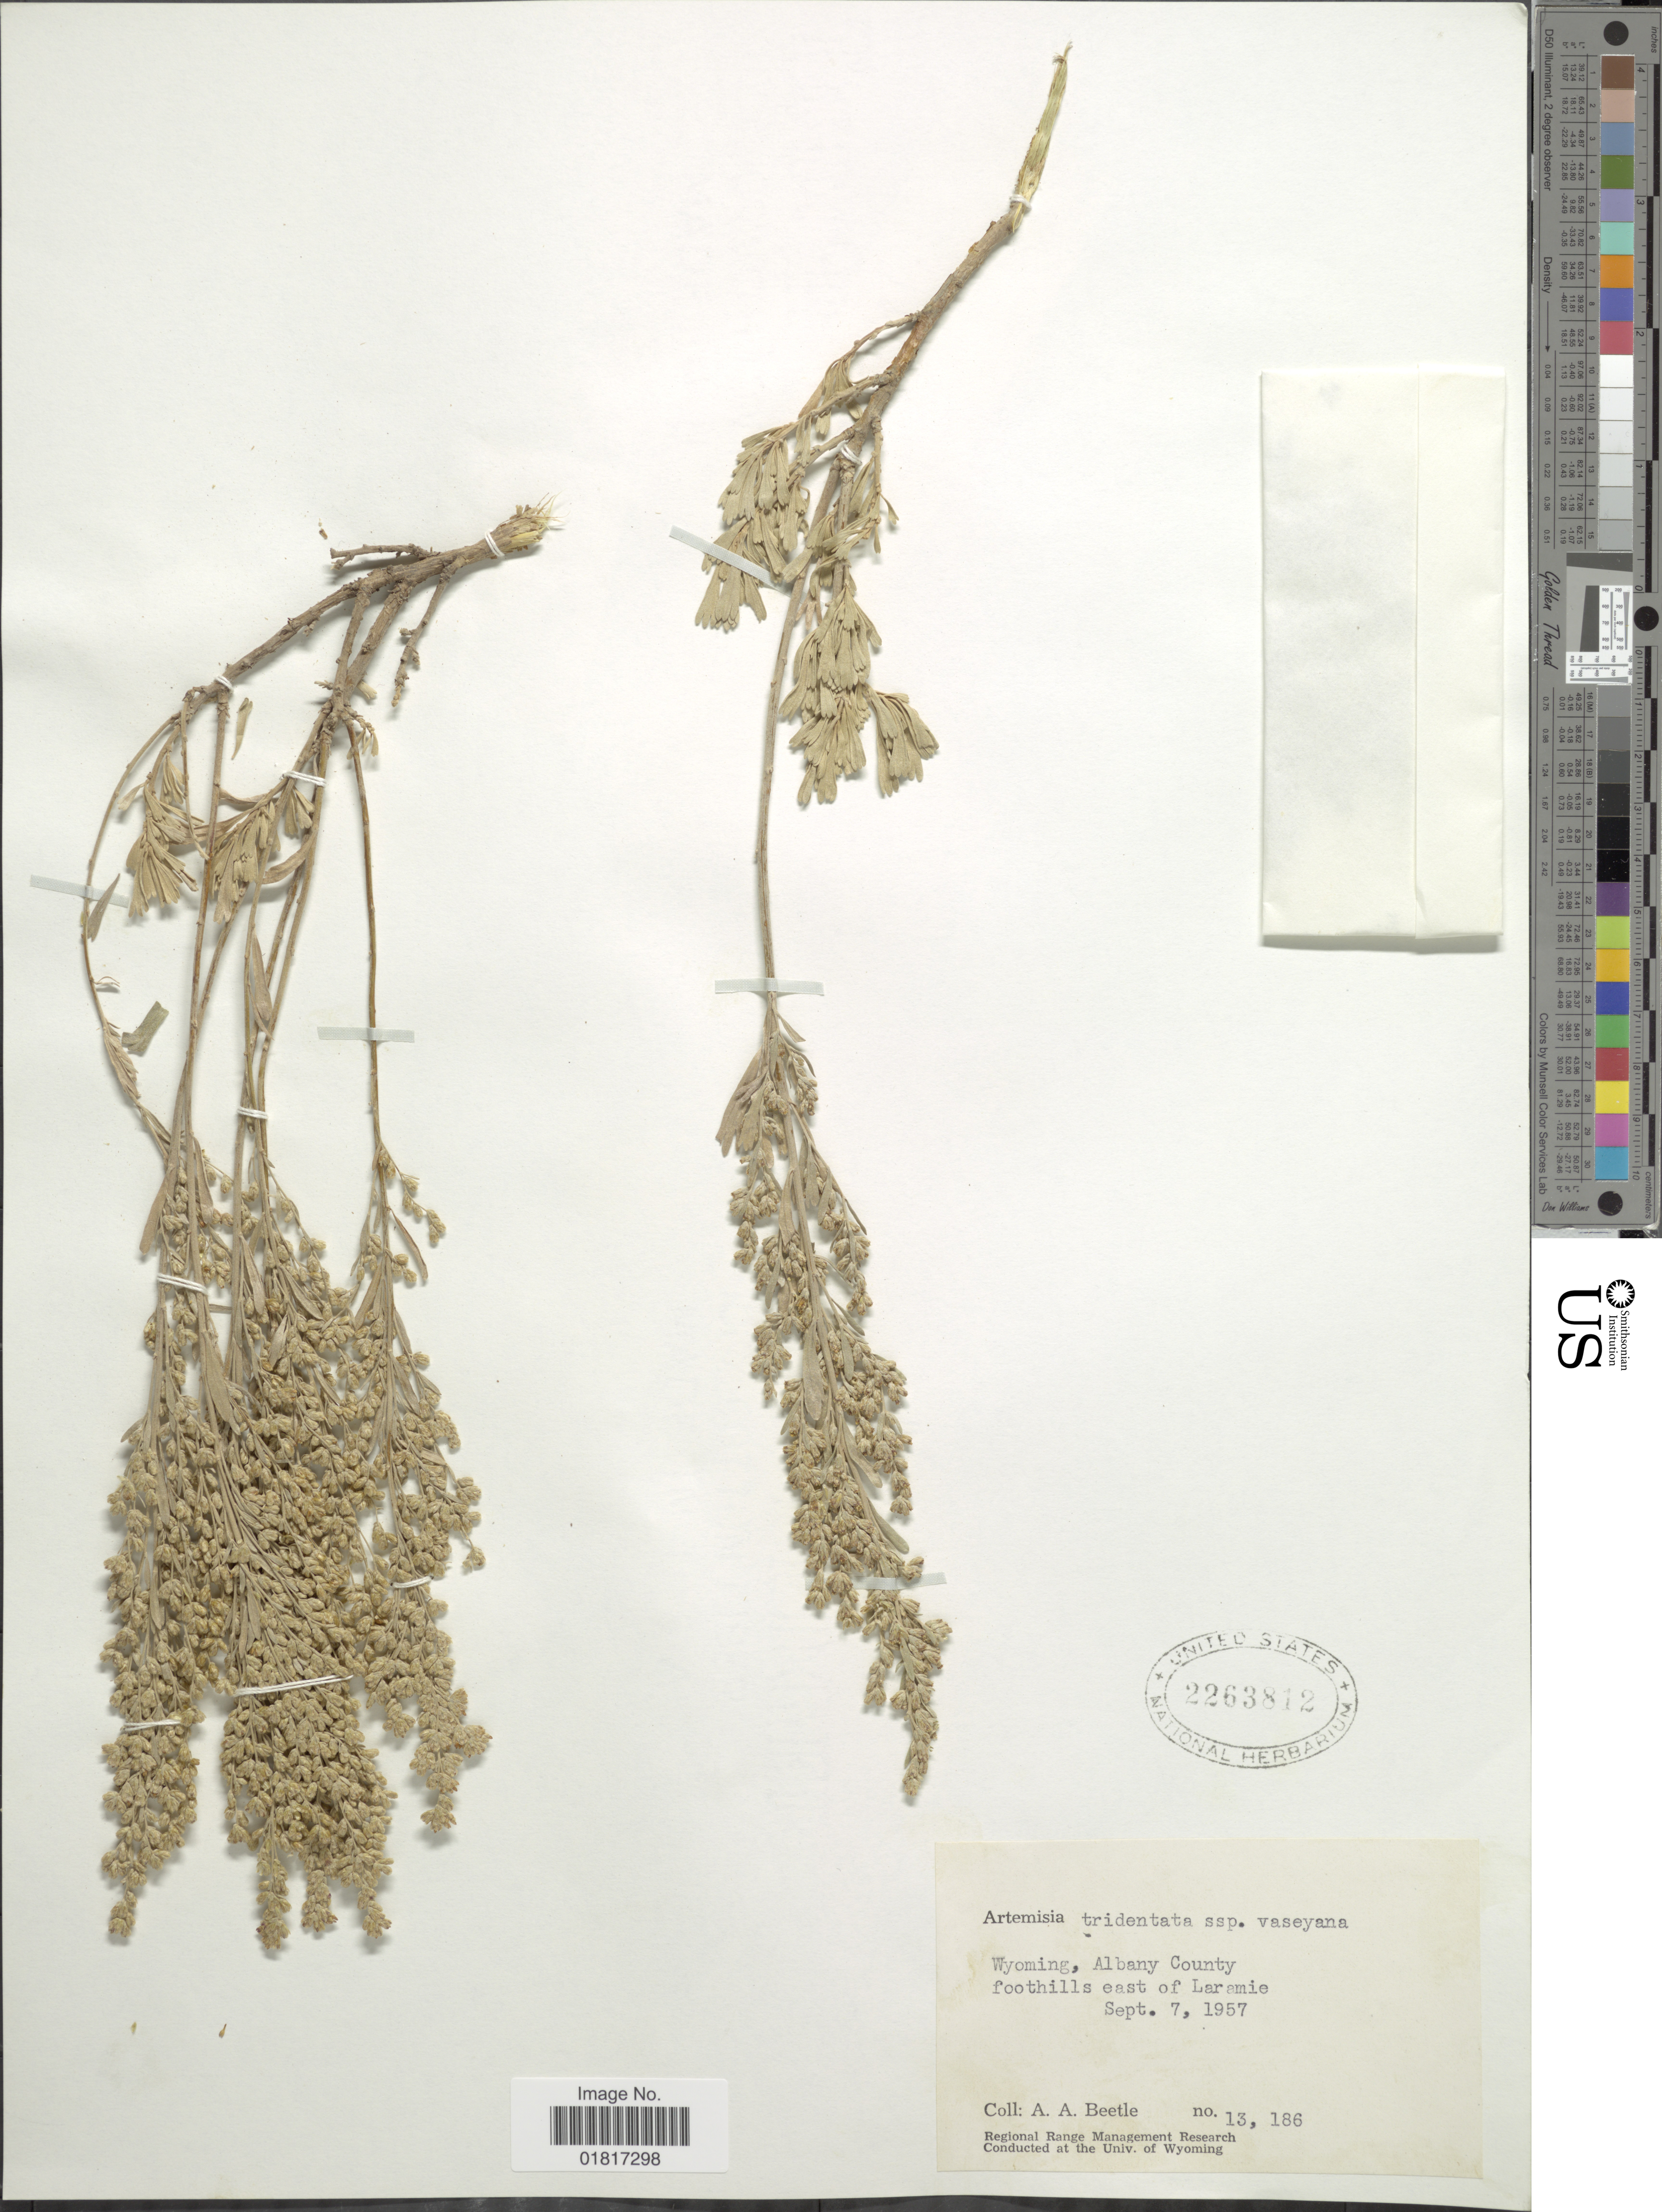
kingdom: Plantae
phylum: Tracheophyta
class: Magnoliopsida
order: Asterales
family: Asteraceae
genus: Artemisia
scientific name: Artemisia tridentata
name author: Nutt.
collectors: A. A. Beetle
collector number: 13186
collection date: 1957-09-07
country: United States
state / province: Wyoming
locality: Albany County foothills east of Laramie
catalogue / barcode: US 2263812